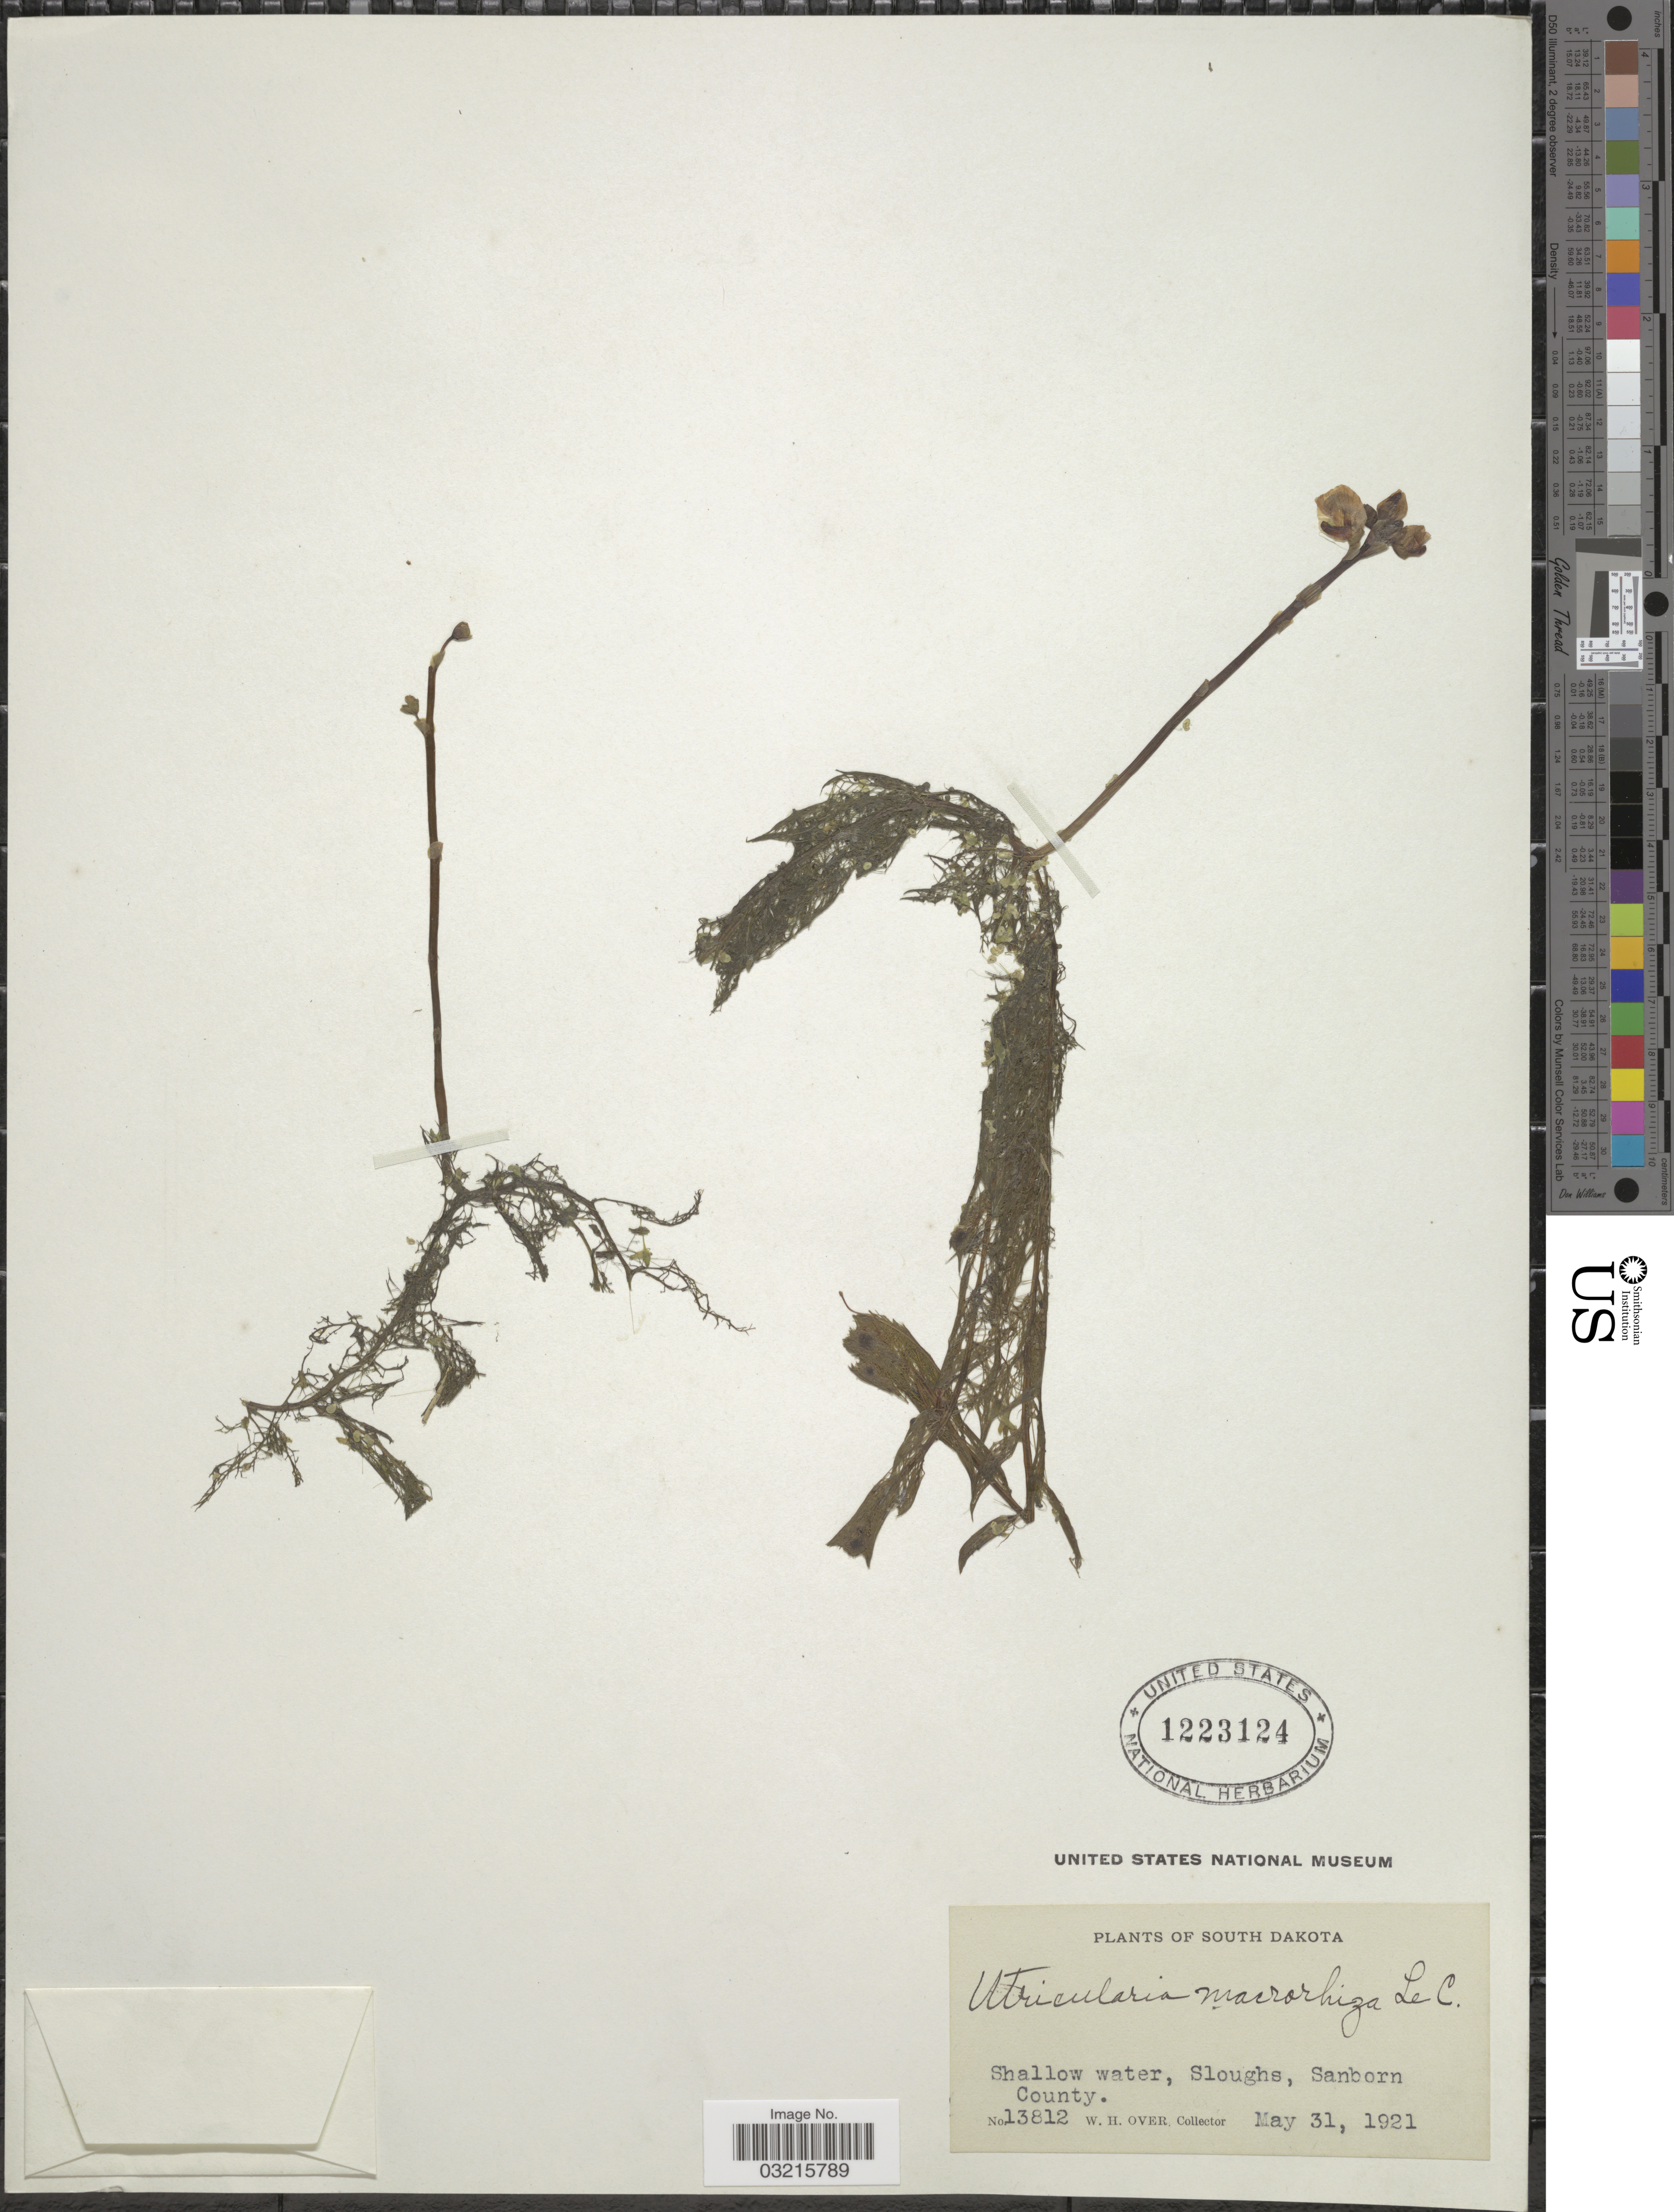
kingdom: Plantae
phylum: Tracheophyta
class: Magnoliopsida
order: Lamiales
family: Lentibulariaceae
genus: Utricularia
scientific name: Utricularia vulgaris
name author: L.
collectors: W. Over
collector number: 13812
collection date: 1921-05-31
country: United States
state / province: South Dakota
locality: Shallow water, Sloughs, Sanborn County.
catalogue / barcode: US 1223124